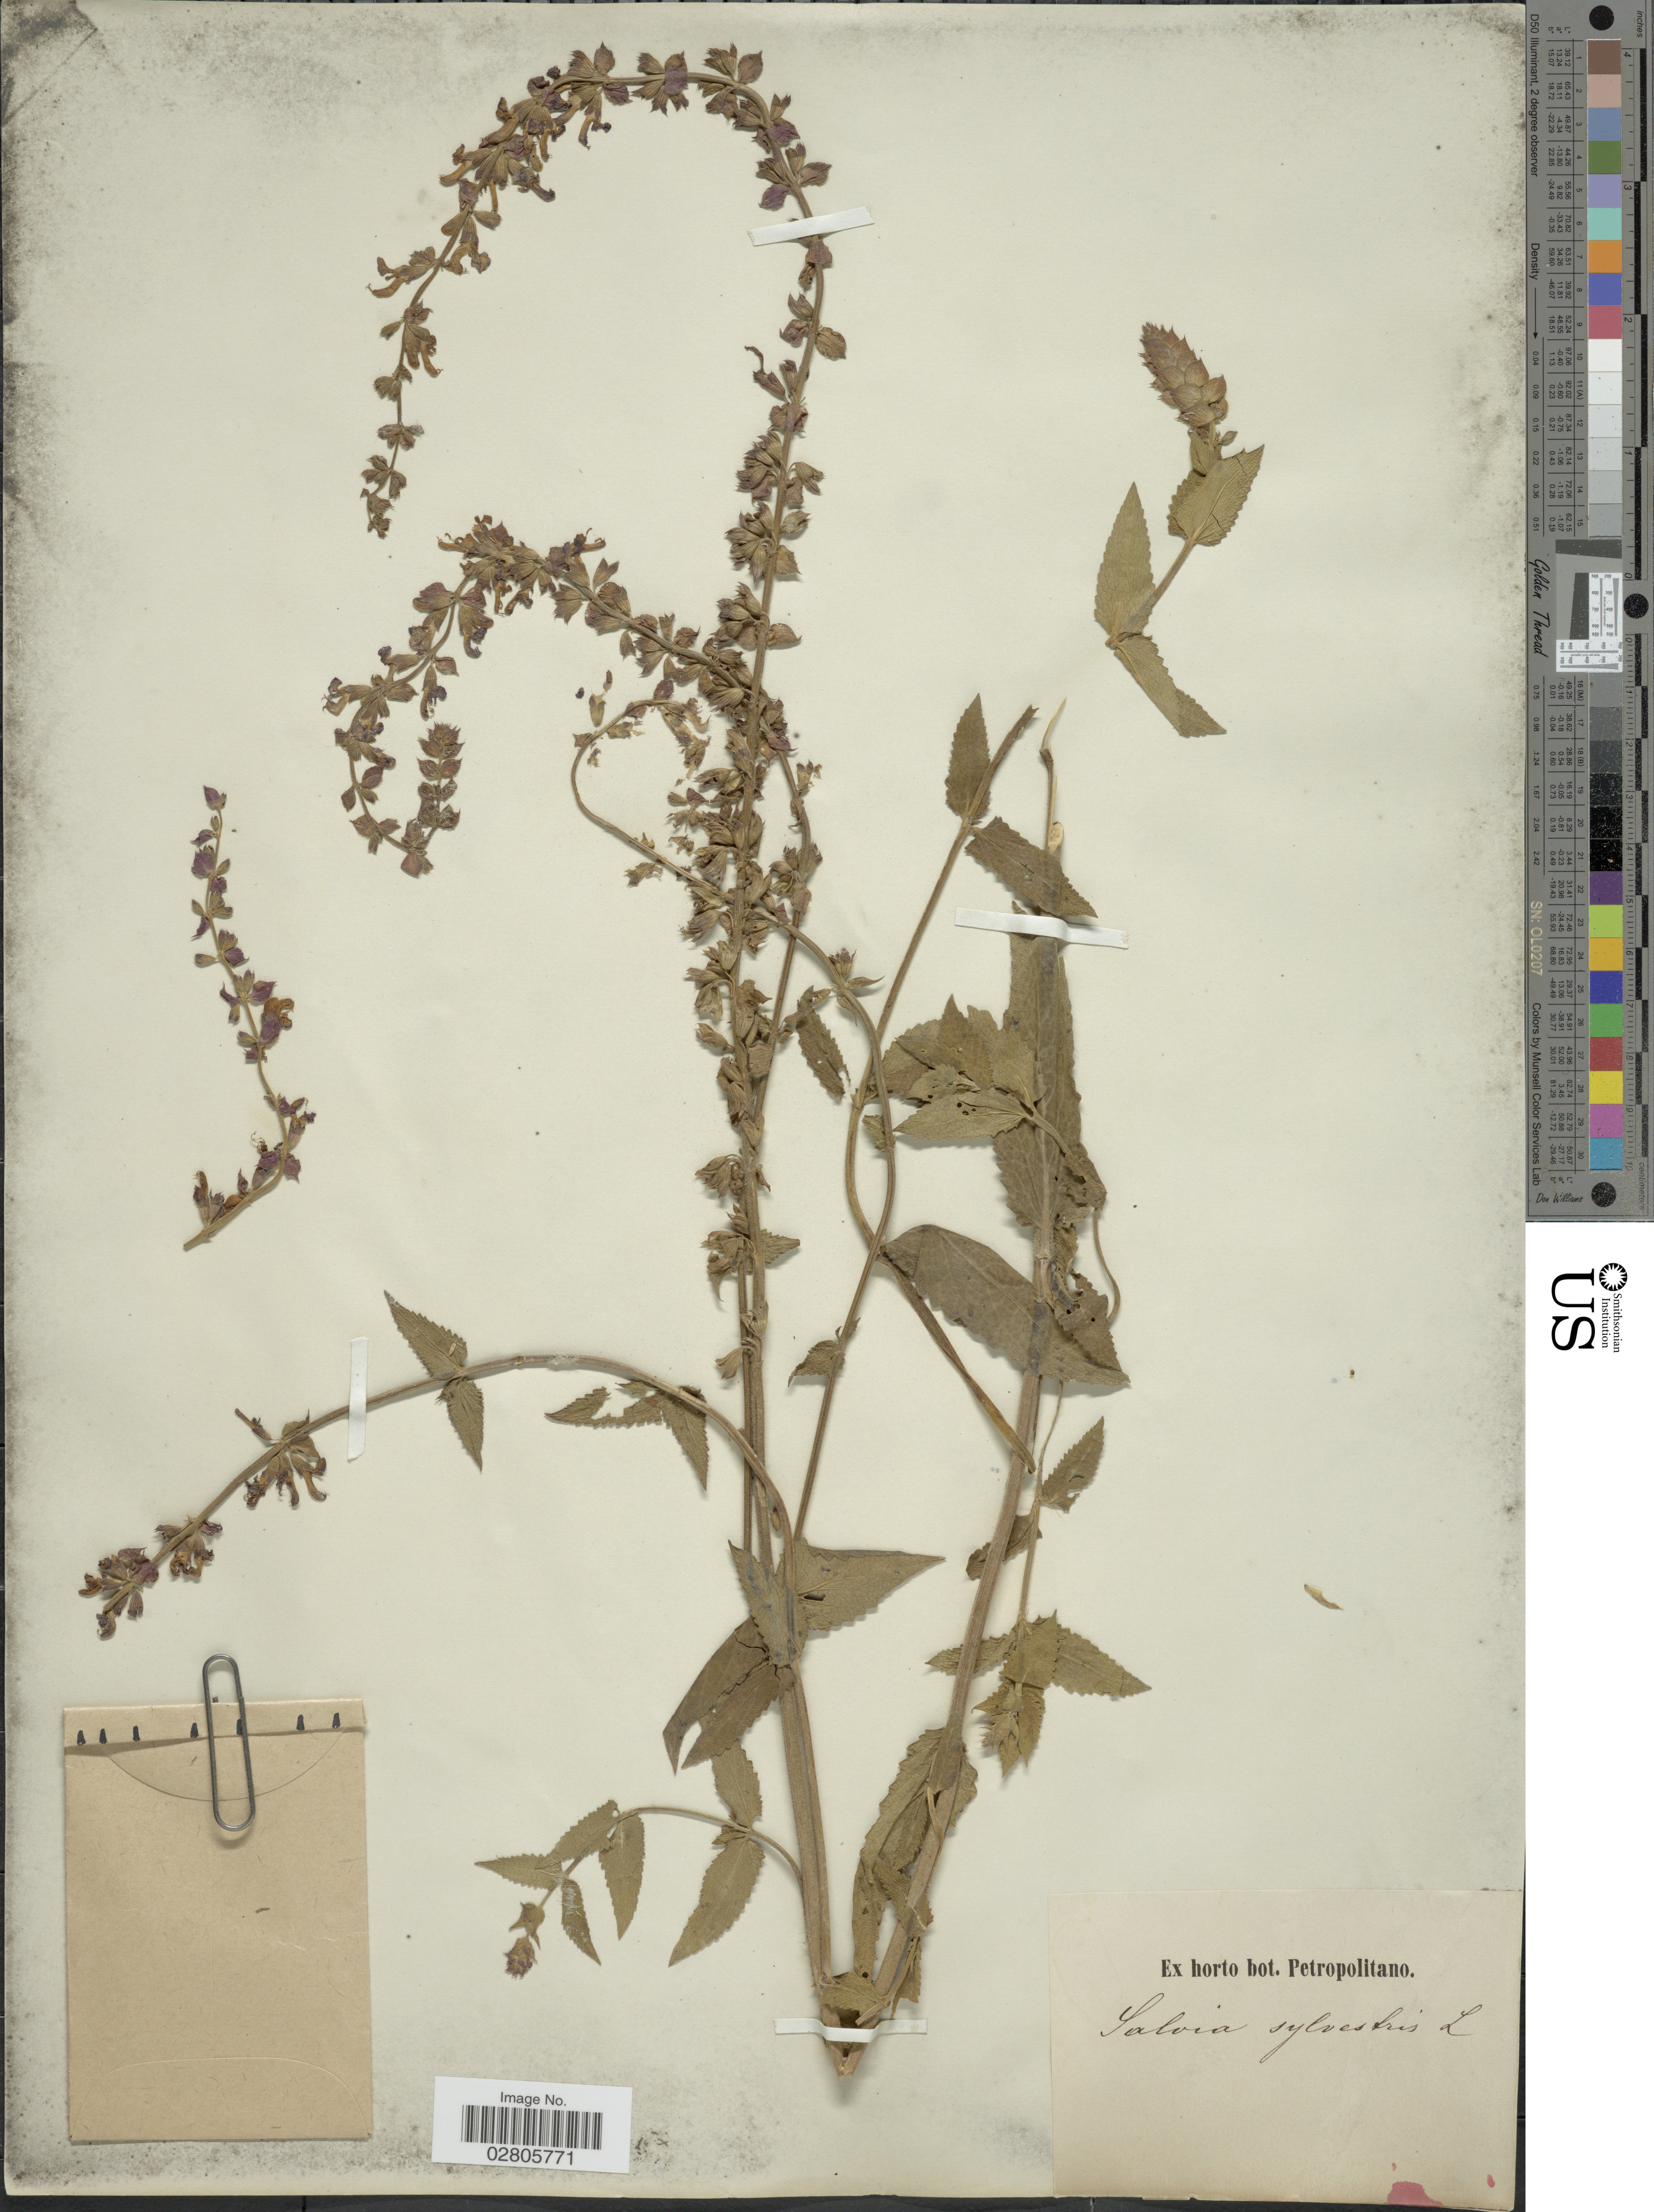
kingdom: Plantae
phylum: Tracheophyta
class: Magnoliopsida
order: Lamiales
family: Lamiaceae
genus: Salvia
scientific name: Salvia sylvestris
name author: L.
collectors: ex Horto Bot. Petropolitano